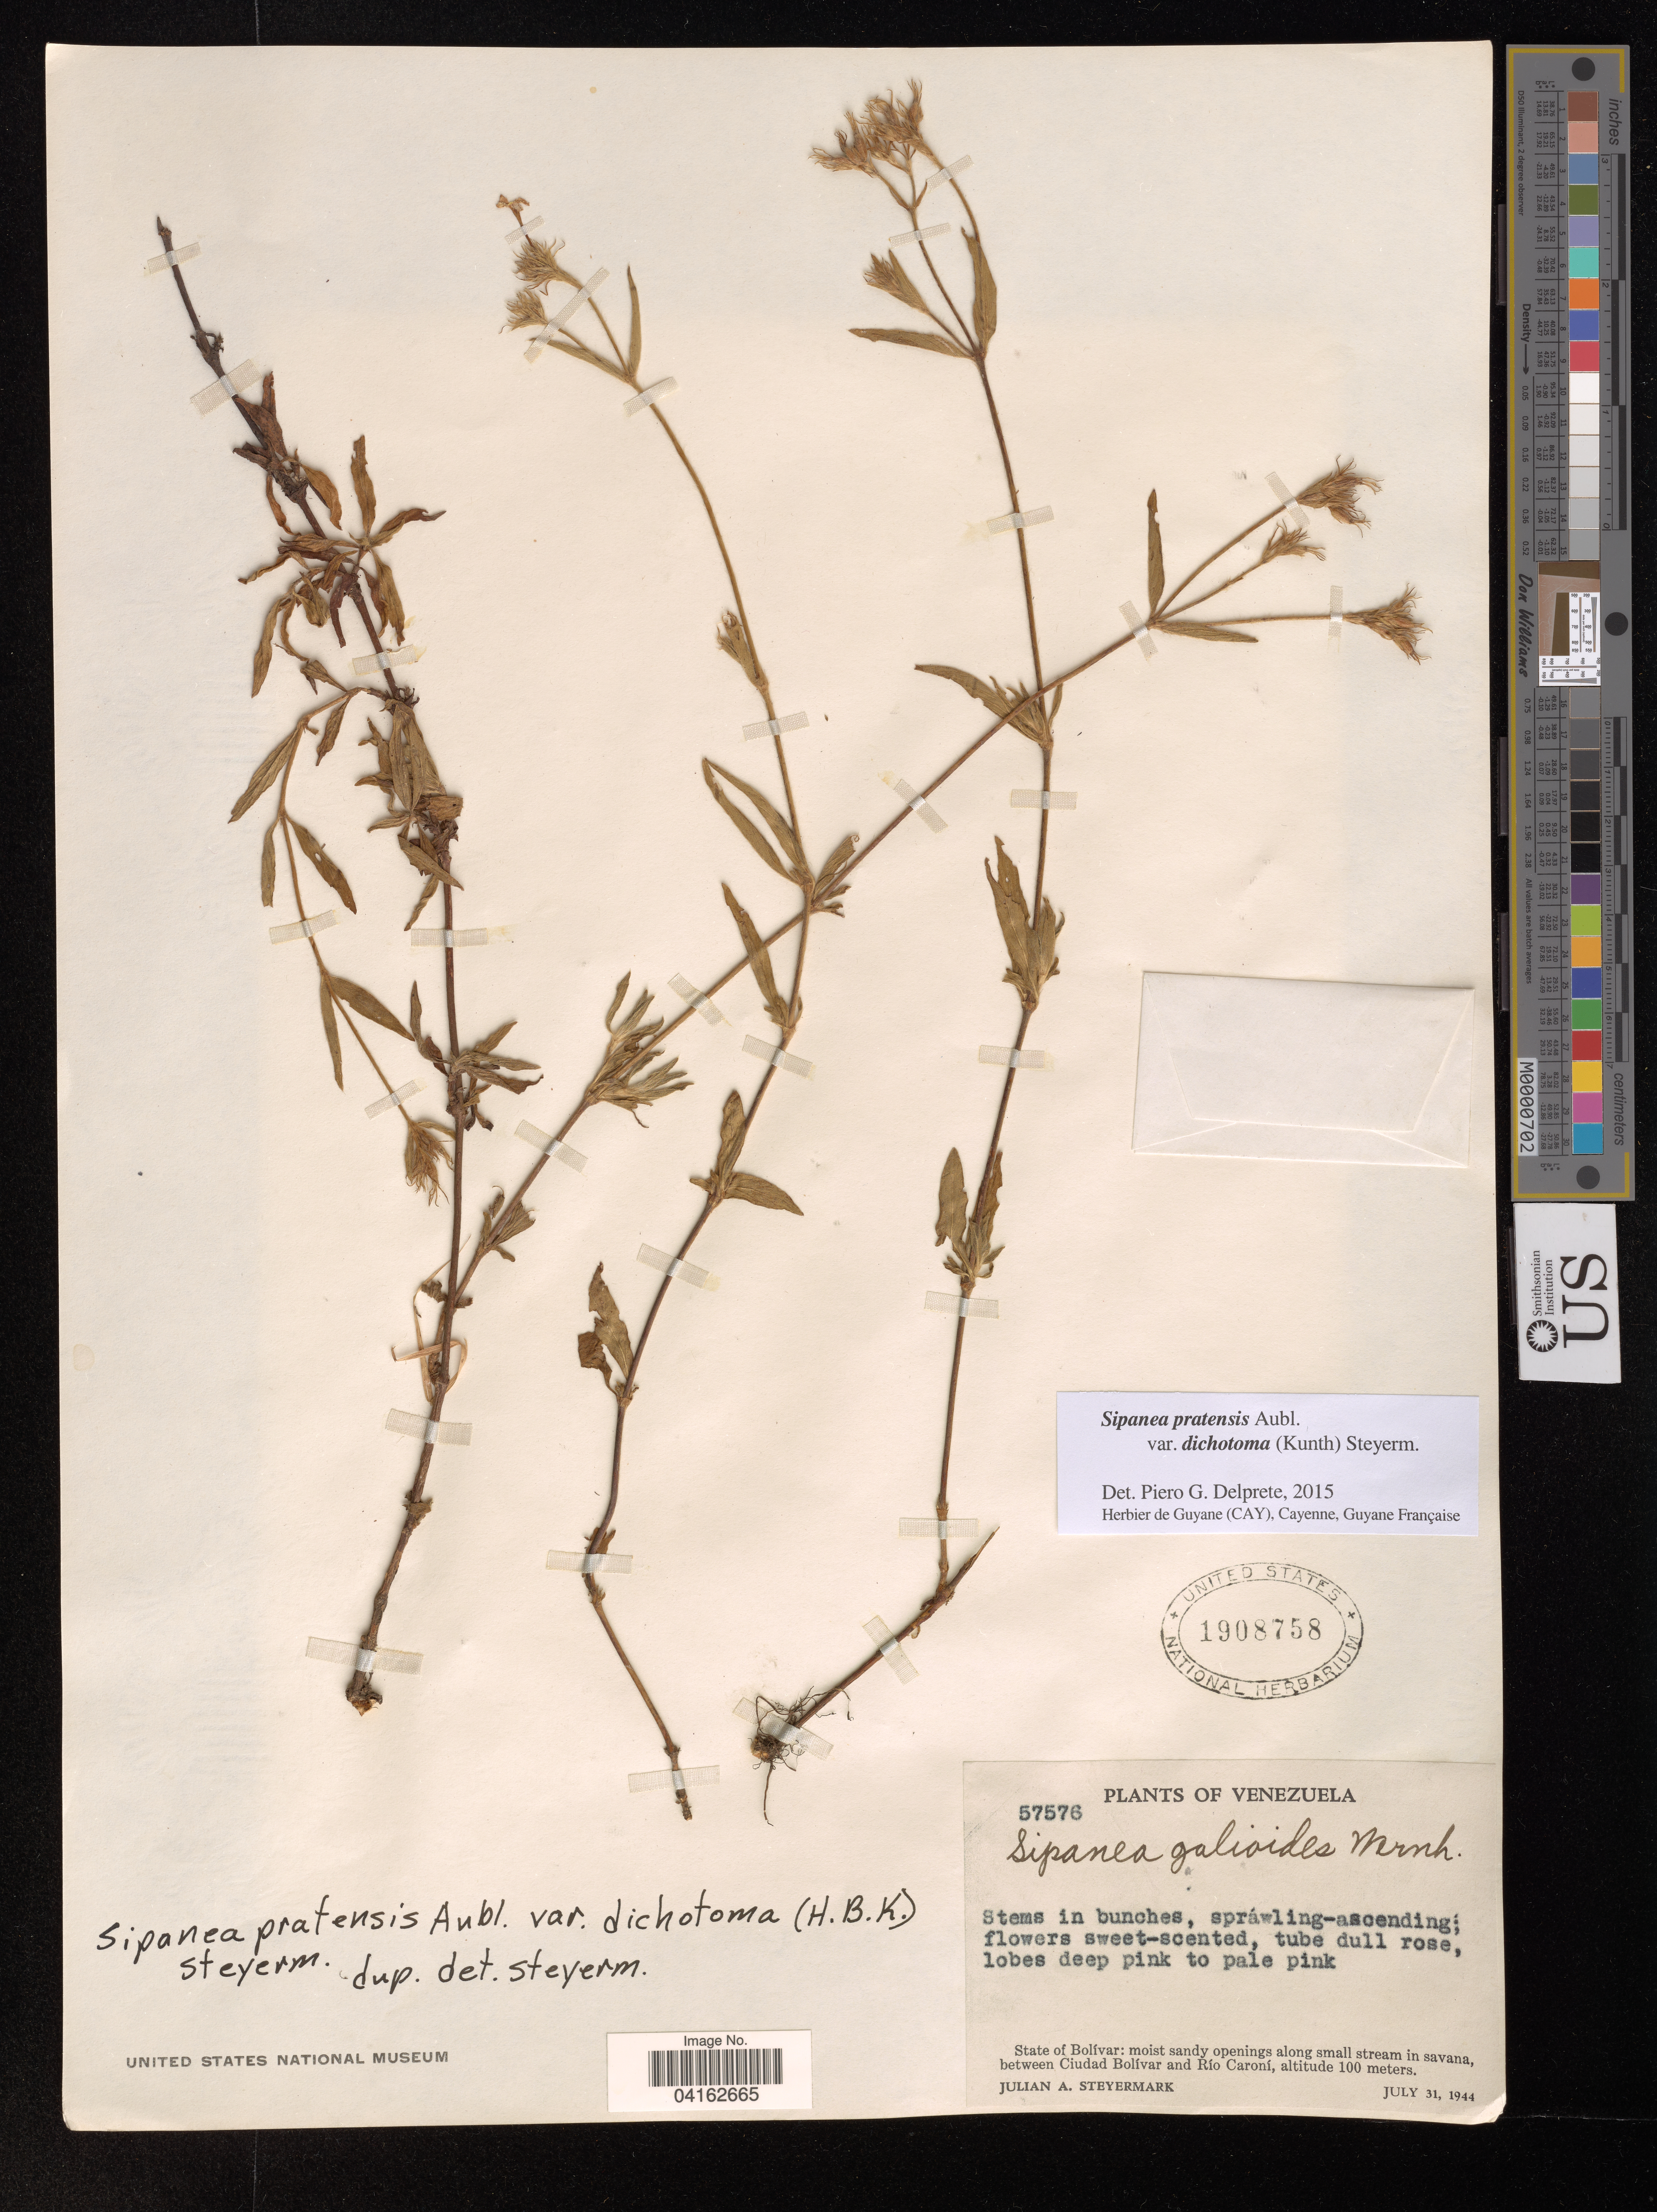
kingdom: Plantae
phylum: Tracheophyta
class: Magnoliopsida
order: Gentianales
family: Rubiaceae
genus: Sipanea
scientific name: Sipanea pratensis var. dichotoma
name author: (Kunth) Steyerm.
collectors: J. Steyermark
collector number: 57576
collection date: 1944-07-31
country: Venezuela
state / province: Bolivar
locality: Between Ciudad Bolívar and Río Caroní.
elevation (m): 100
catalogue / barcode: US 1908758